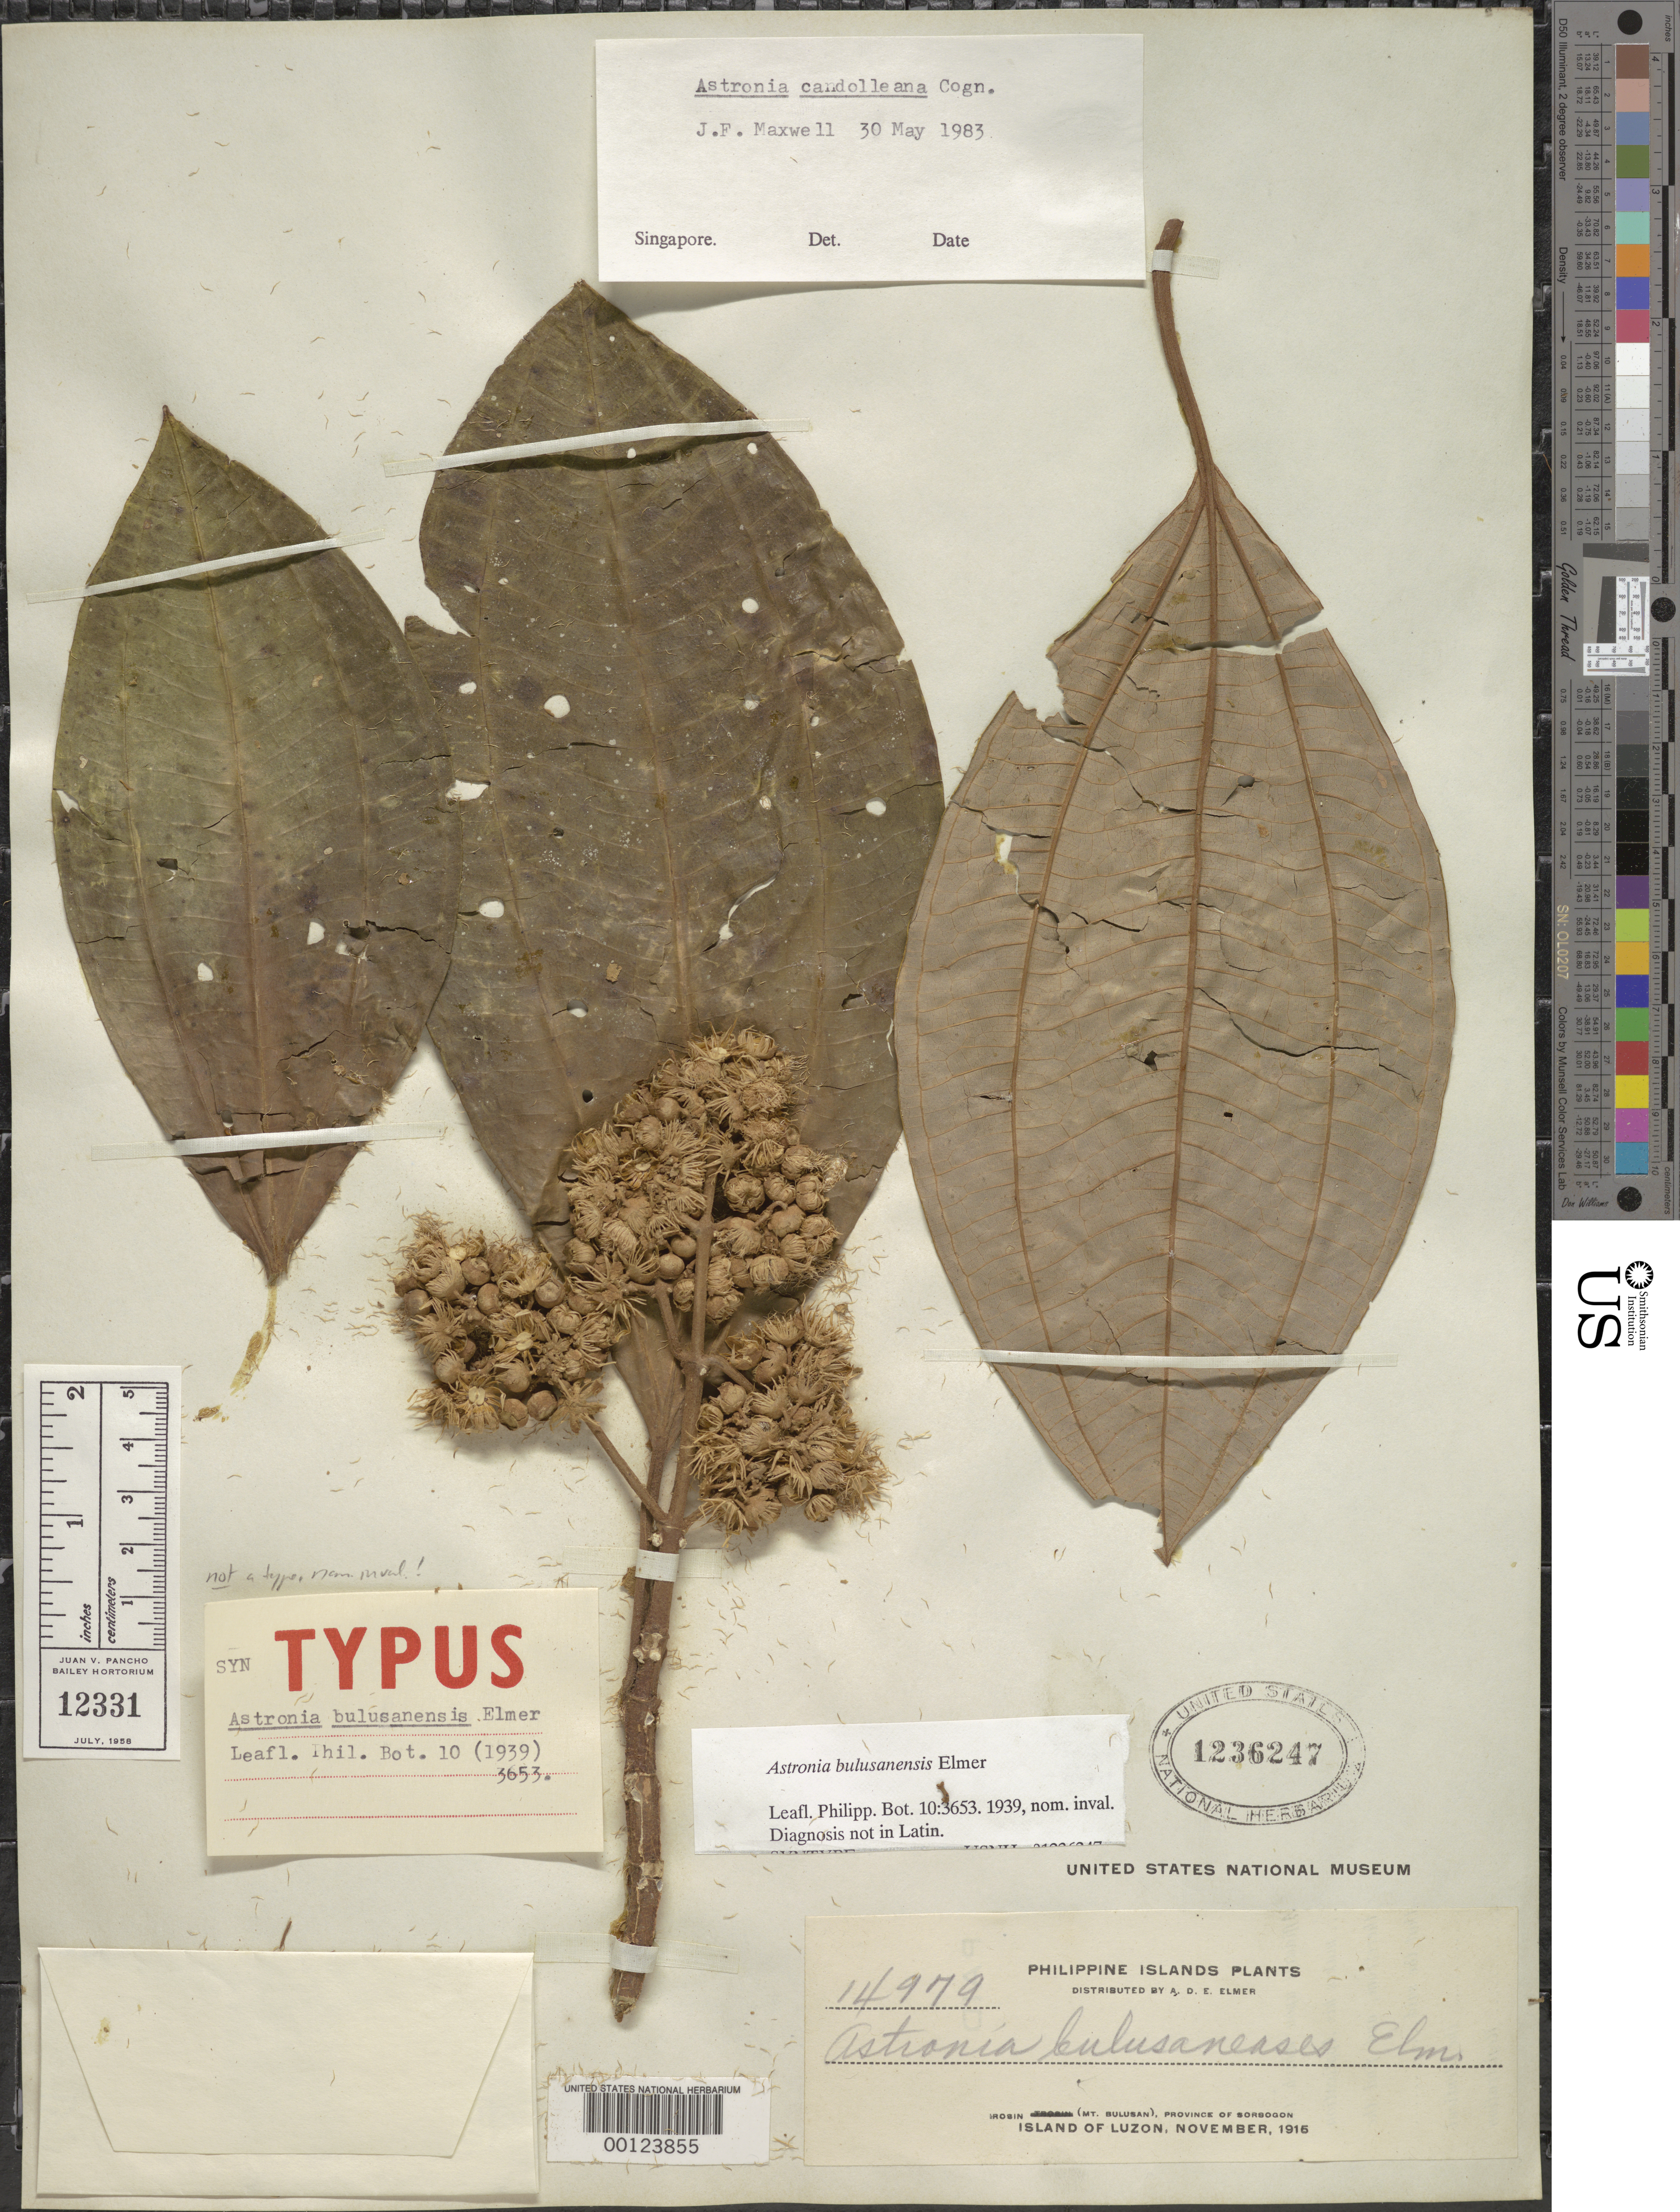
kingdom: Plantae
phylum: Tracheophyta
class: Magnoliopsida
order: Myrtales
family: Melastomataceae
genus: Astronia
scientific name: Astronia candolleana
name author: Cogn.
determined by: Maxwell, J. F.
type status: Voucher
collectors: A. D. E. Elmer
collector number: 14979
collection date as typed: Nov 1915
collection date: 1915-11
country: Philippines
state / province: Bicol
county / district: Sorsogon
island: Luzon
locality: Irosin, mount bulusan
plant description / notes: NOM. INVAL., DIAGNOSIS NOT IN LATIN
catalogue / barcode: US 1236247